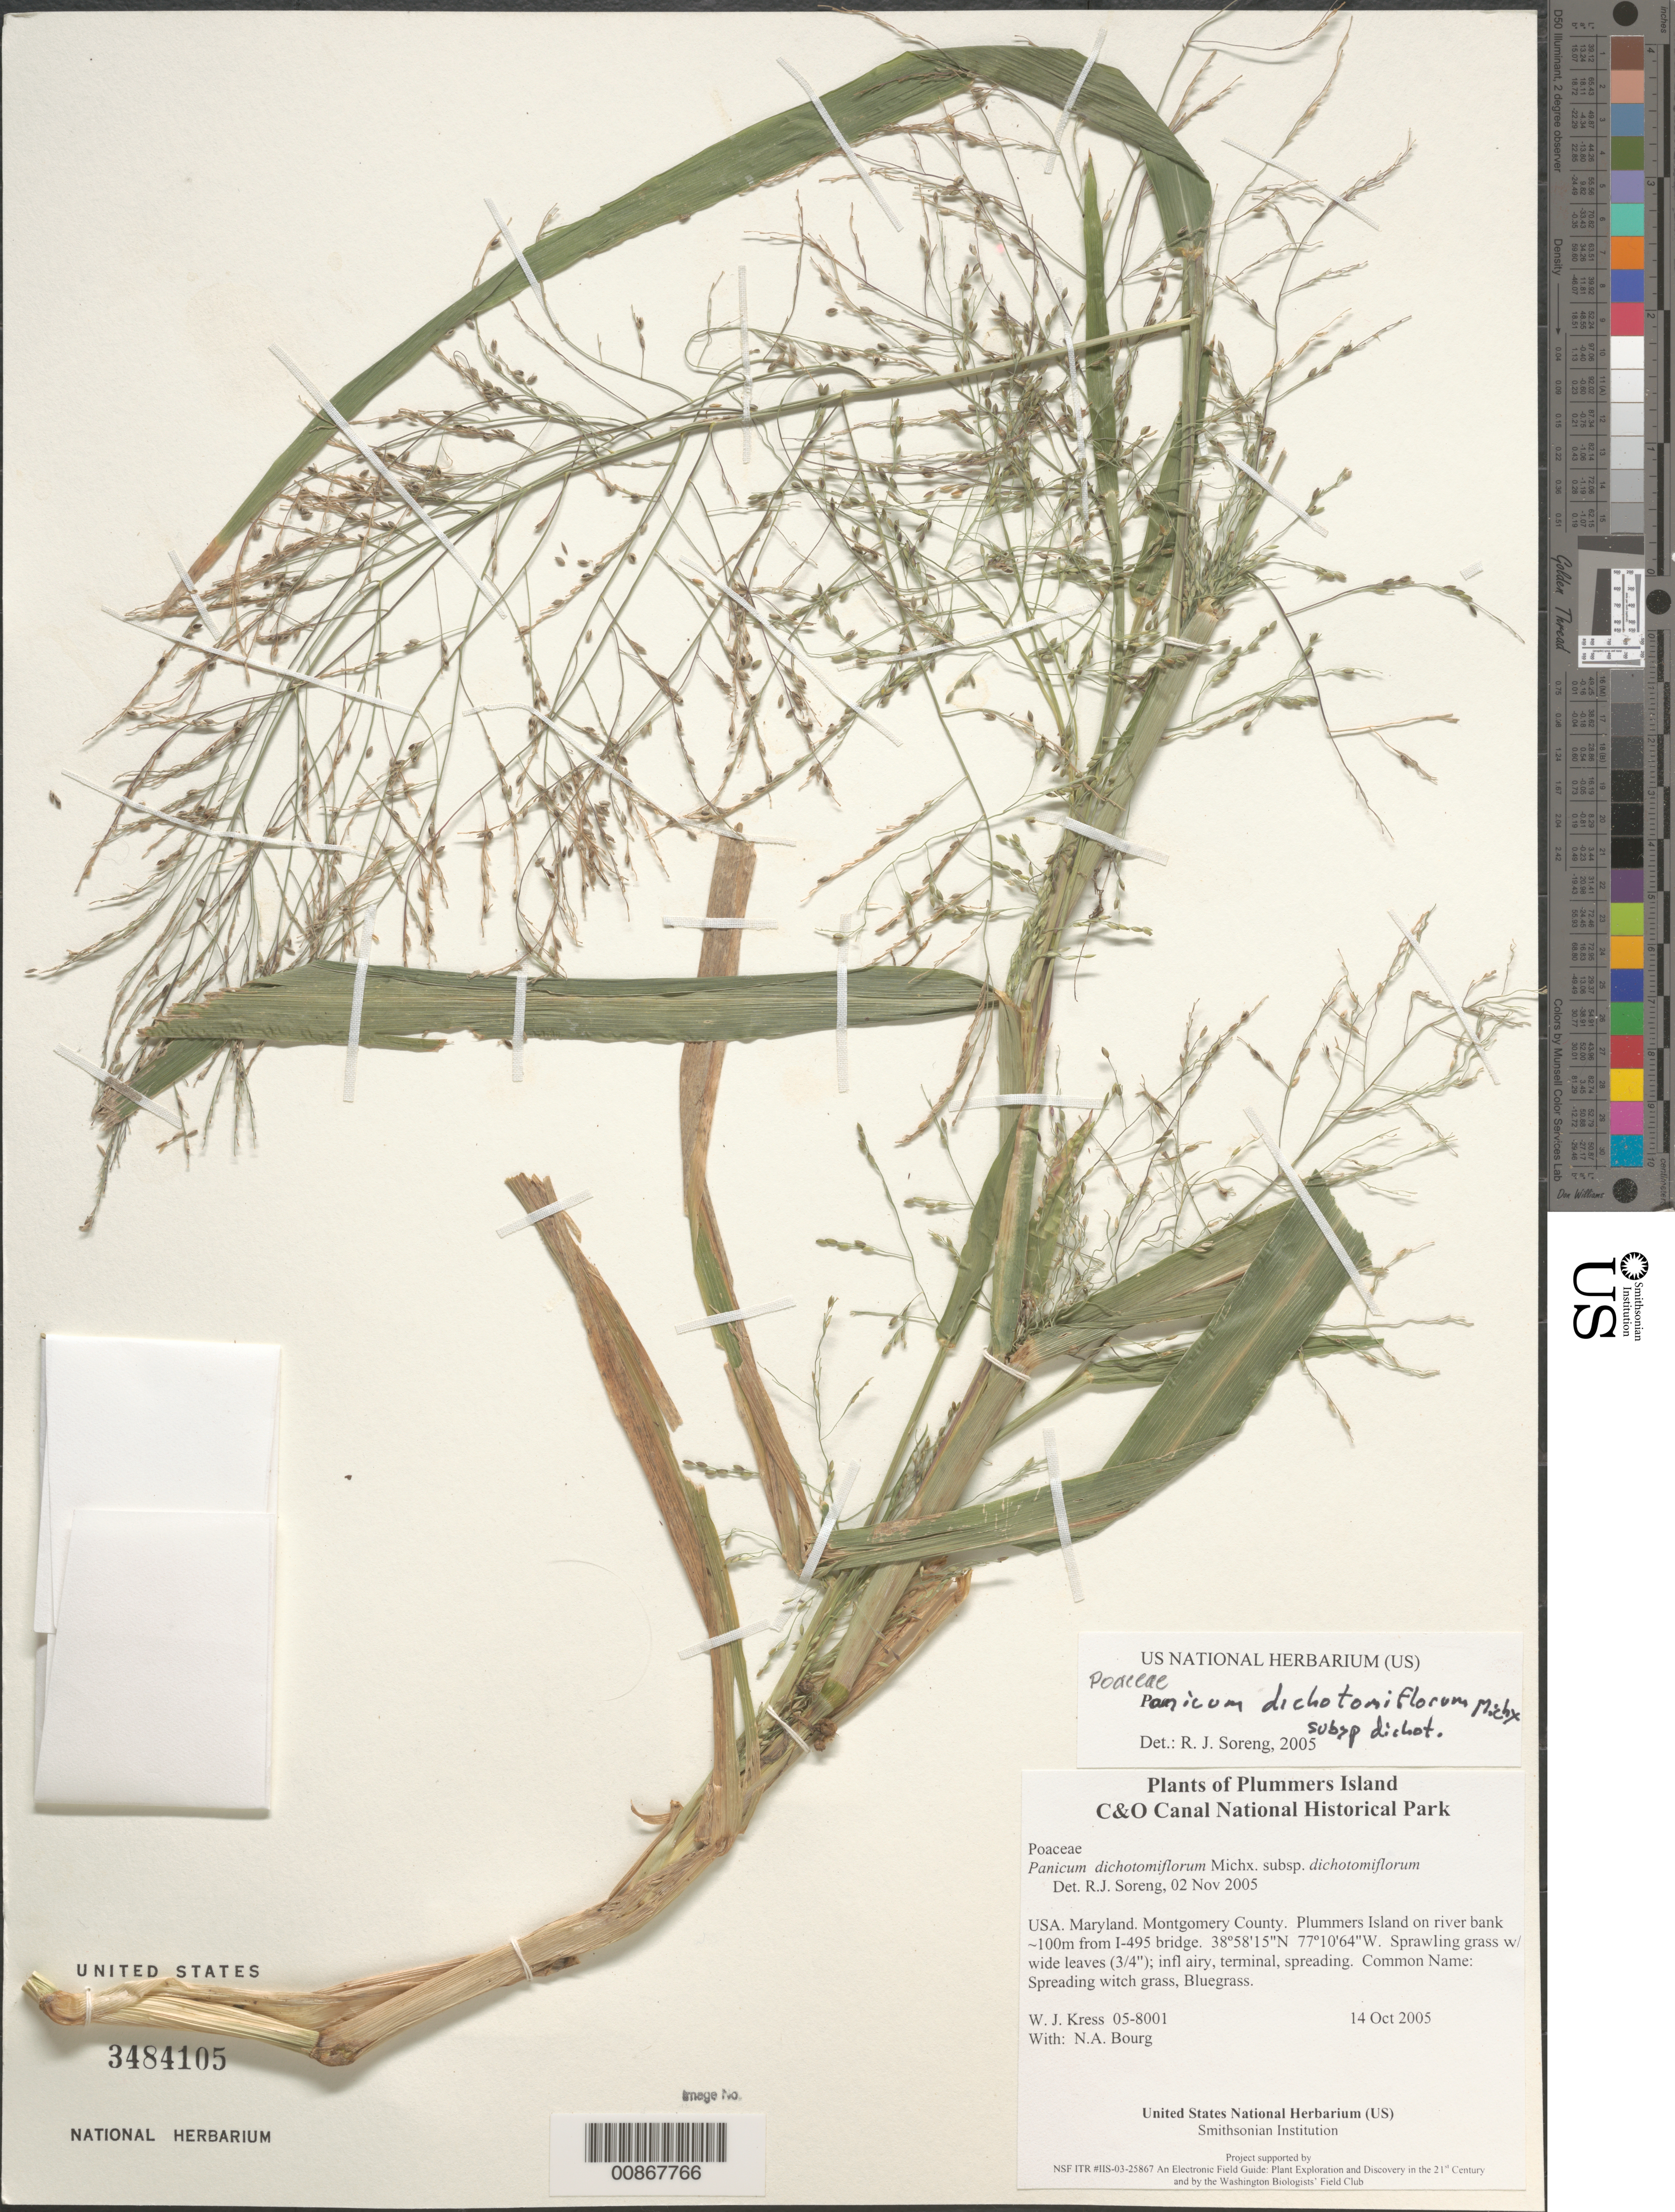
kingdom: Plantae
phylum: Tracheophyta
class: Liliopsida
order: Poales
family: Poaceae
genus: Panicum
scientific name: Panicum dichotomiflorum subsp. dichotomiflorum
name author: Michx.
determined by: Soreng, Robert J., Research Associate (BOT), Smithsonian Institution - National Museum of Natural History (UNITED STATES)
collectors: W. J. Kress & N. A. Bourg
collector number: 05-8001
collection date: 2005-10-14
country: United States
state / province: Maryland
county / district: Montgomery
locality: Chesapeake and Ohio Canal National Historical Park, Plummers Island on river bank ~100m from I-495 bridge.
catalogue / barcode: US 3484105